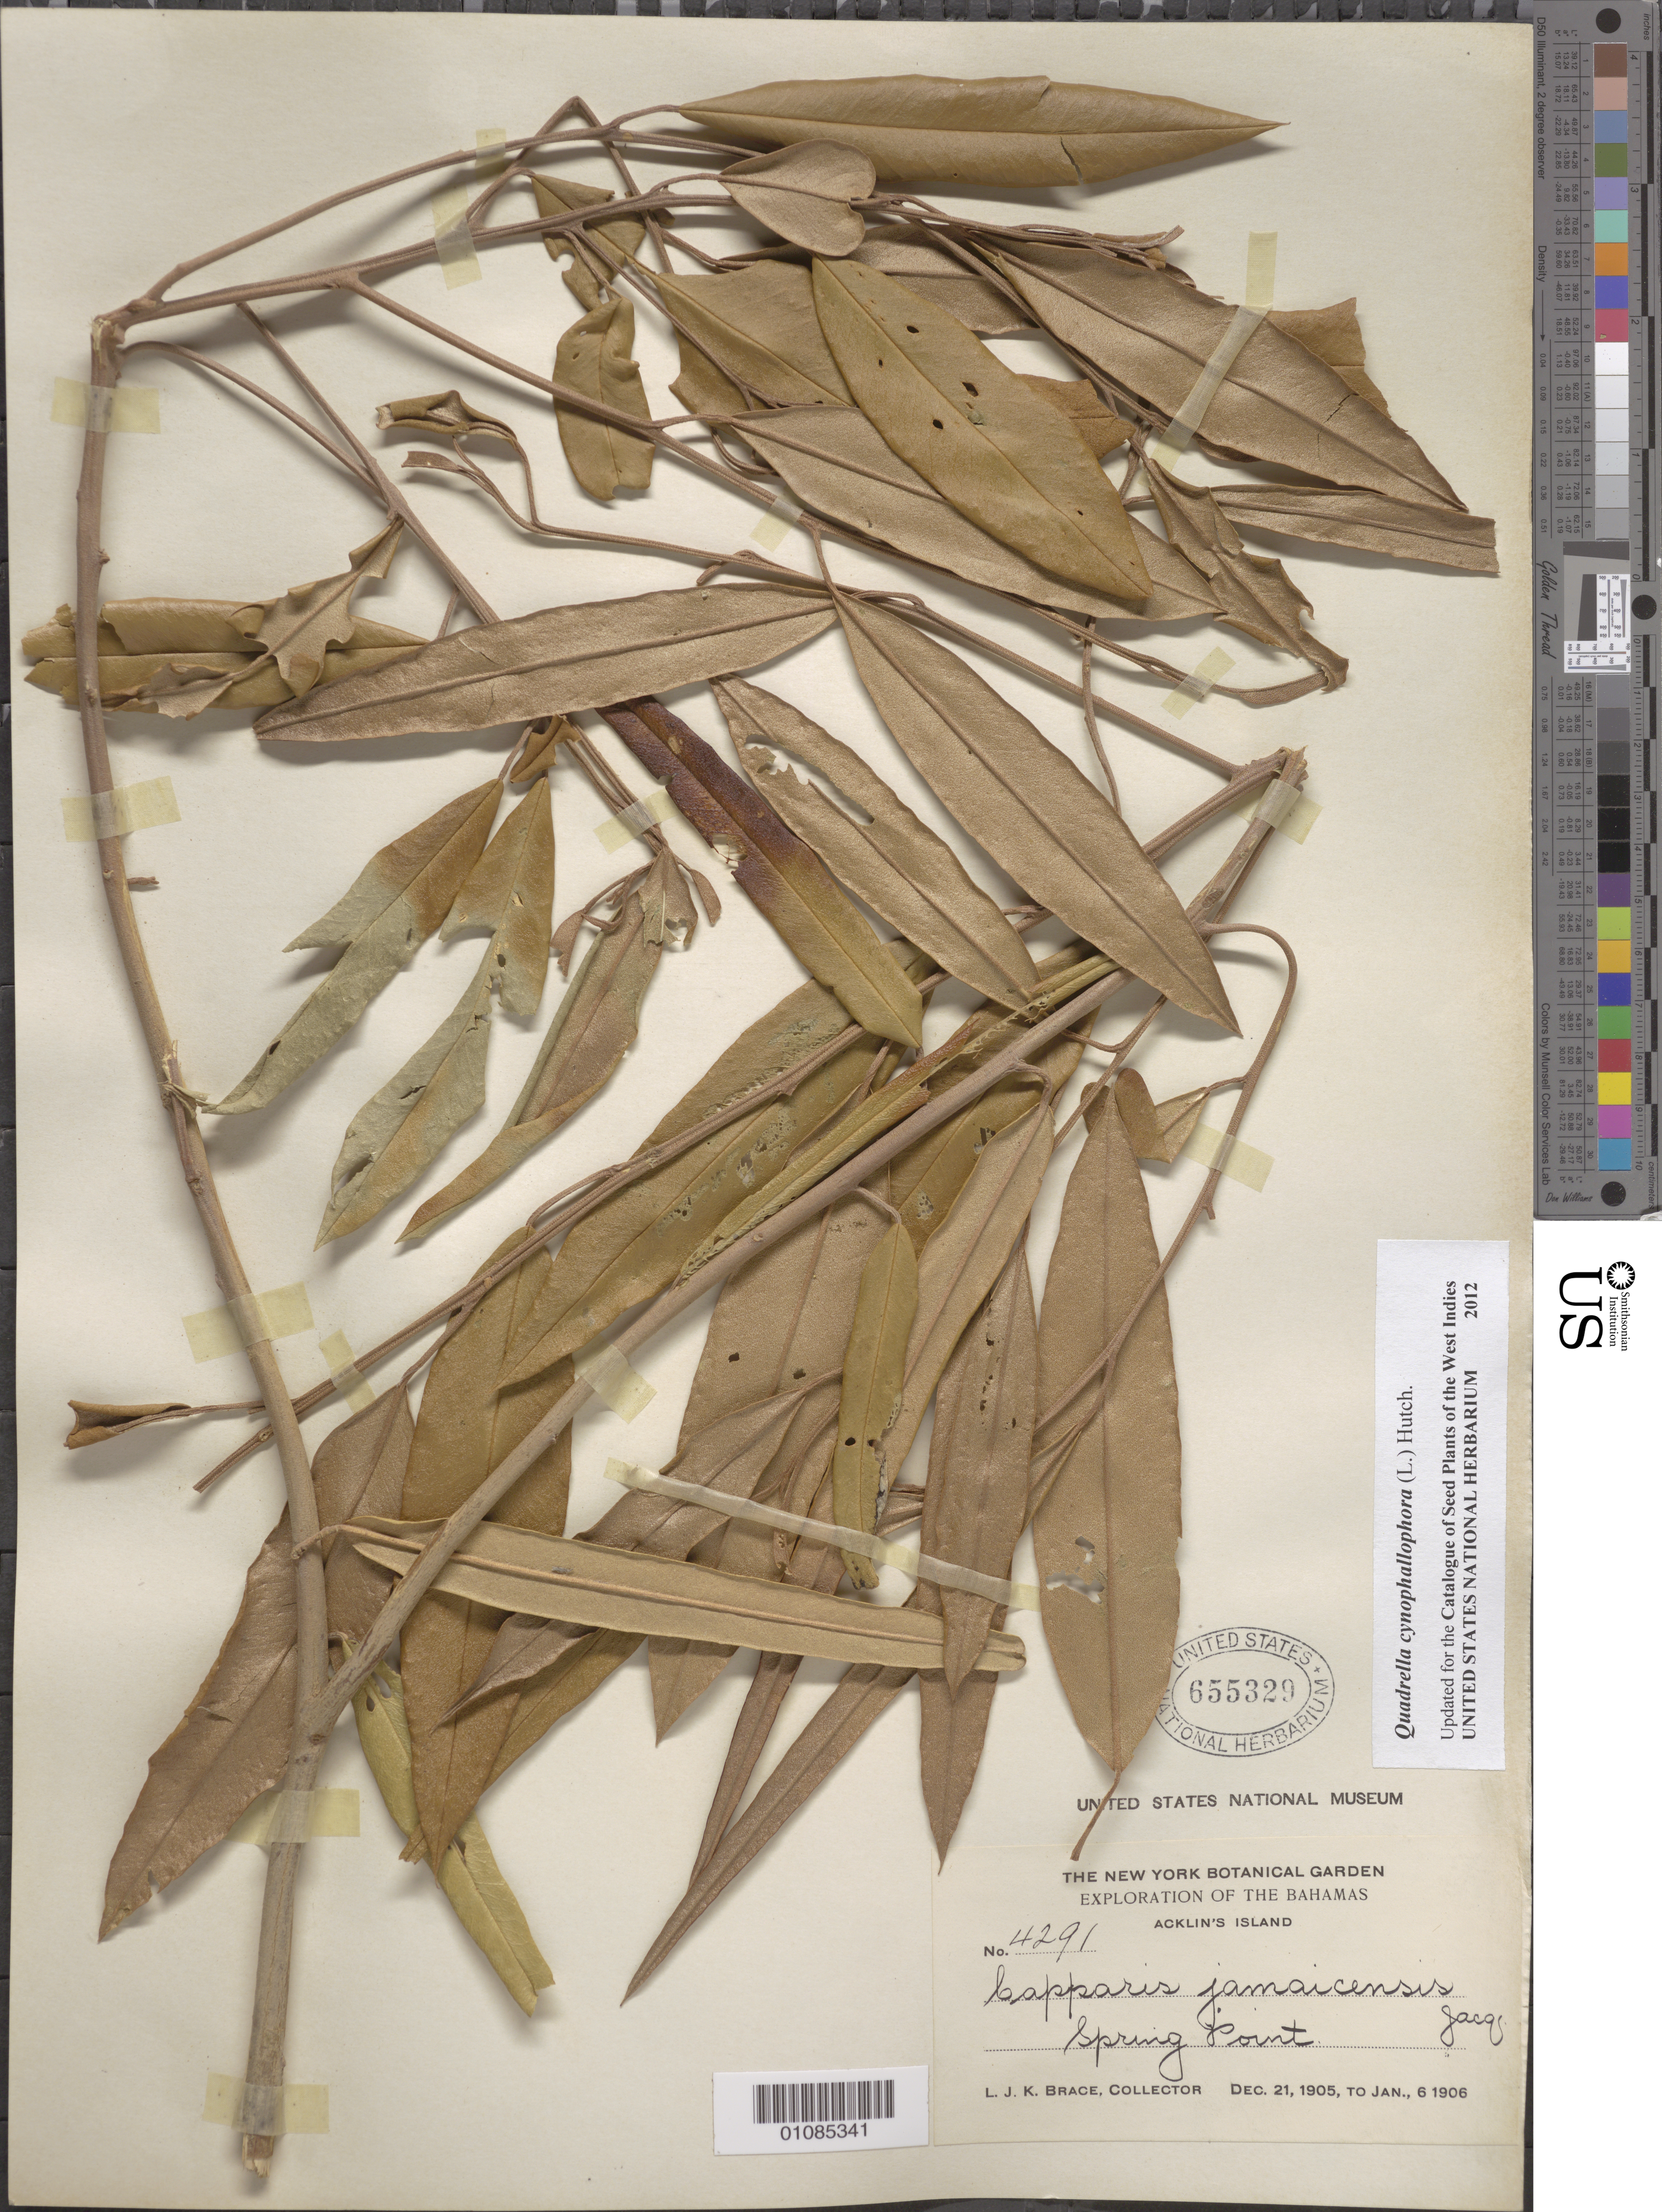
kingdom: Plantae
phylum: Tracheophyta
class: Magnoliopsida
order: Brassicales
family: Capparaceae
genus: Quadrella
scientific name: Quadrella cynophallophora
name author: (L.) Hutch.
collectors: L. J. K. Brace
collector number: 4291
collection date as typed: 21 Dec 1905 to 06 Jan 1906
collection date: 1905-12-21/1906-01-06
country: Bahamas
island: Acklin's I.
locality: Spring Point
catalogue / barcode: US 655329